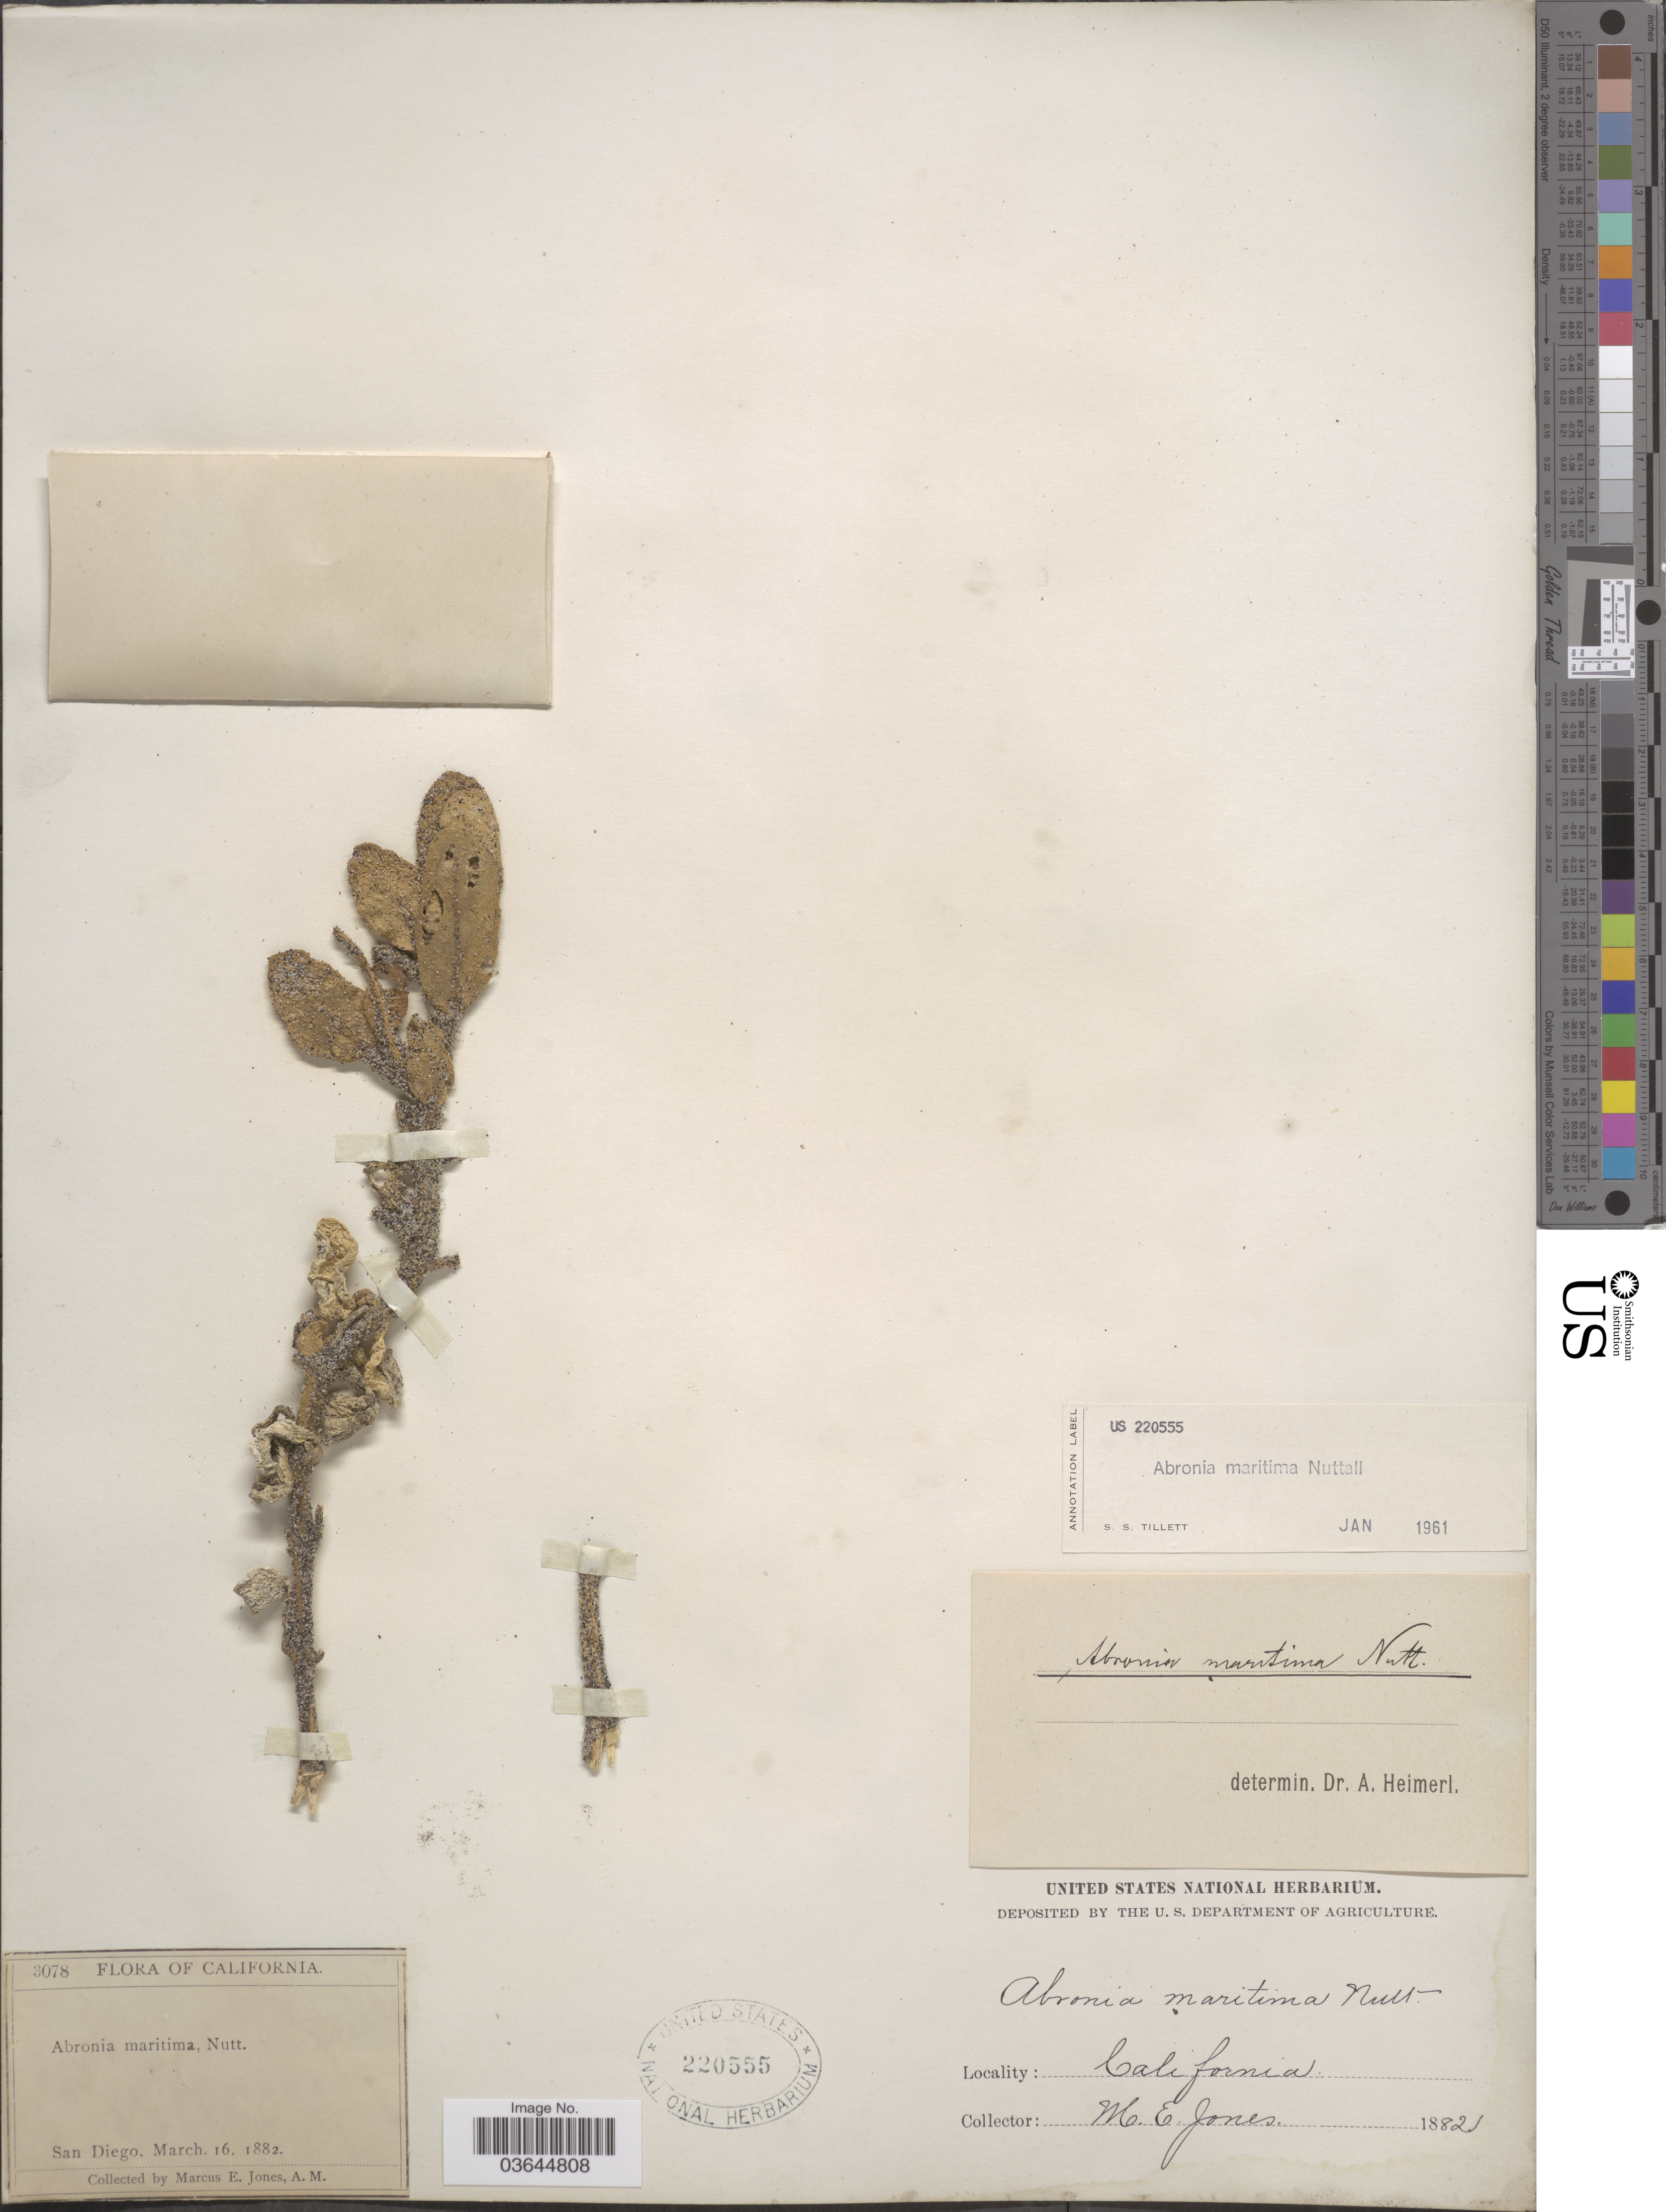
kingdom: Plantae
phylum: Tracheophyta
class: Magnoliopsida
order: Caryophyllales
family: Nyctaginaceae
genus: Abronia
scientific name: Abronia maritima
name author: Nutt. ex S. Watson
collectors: M. E. Jones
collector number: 3078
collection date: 1882-03-16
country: United States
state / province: California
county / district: San Diego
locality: San Diego.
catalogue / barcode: US 220555